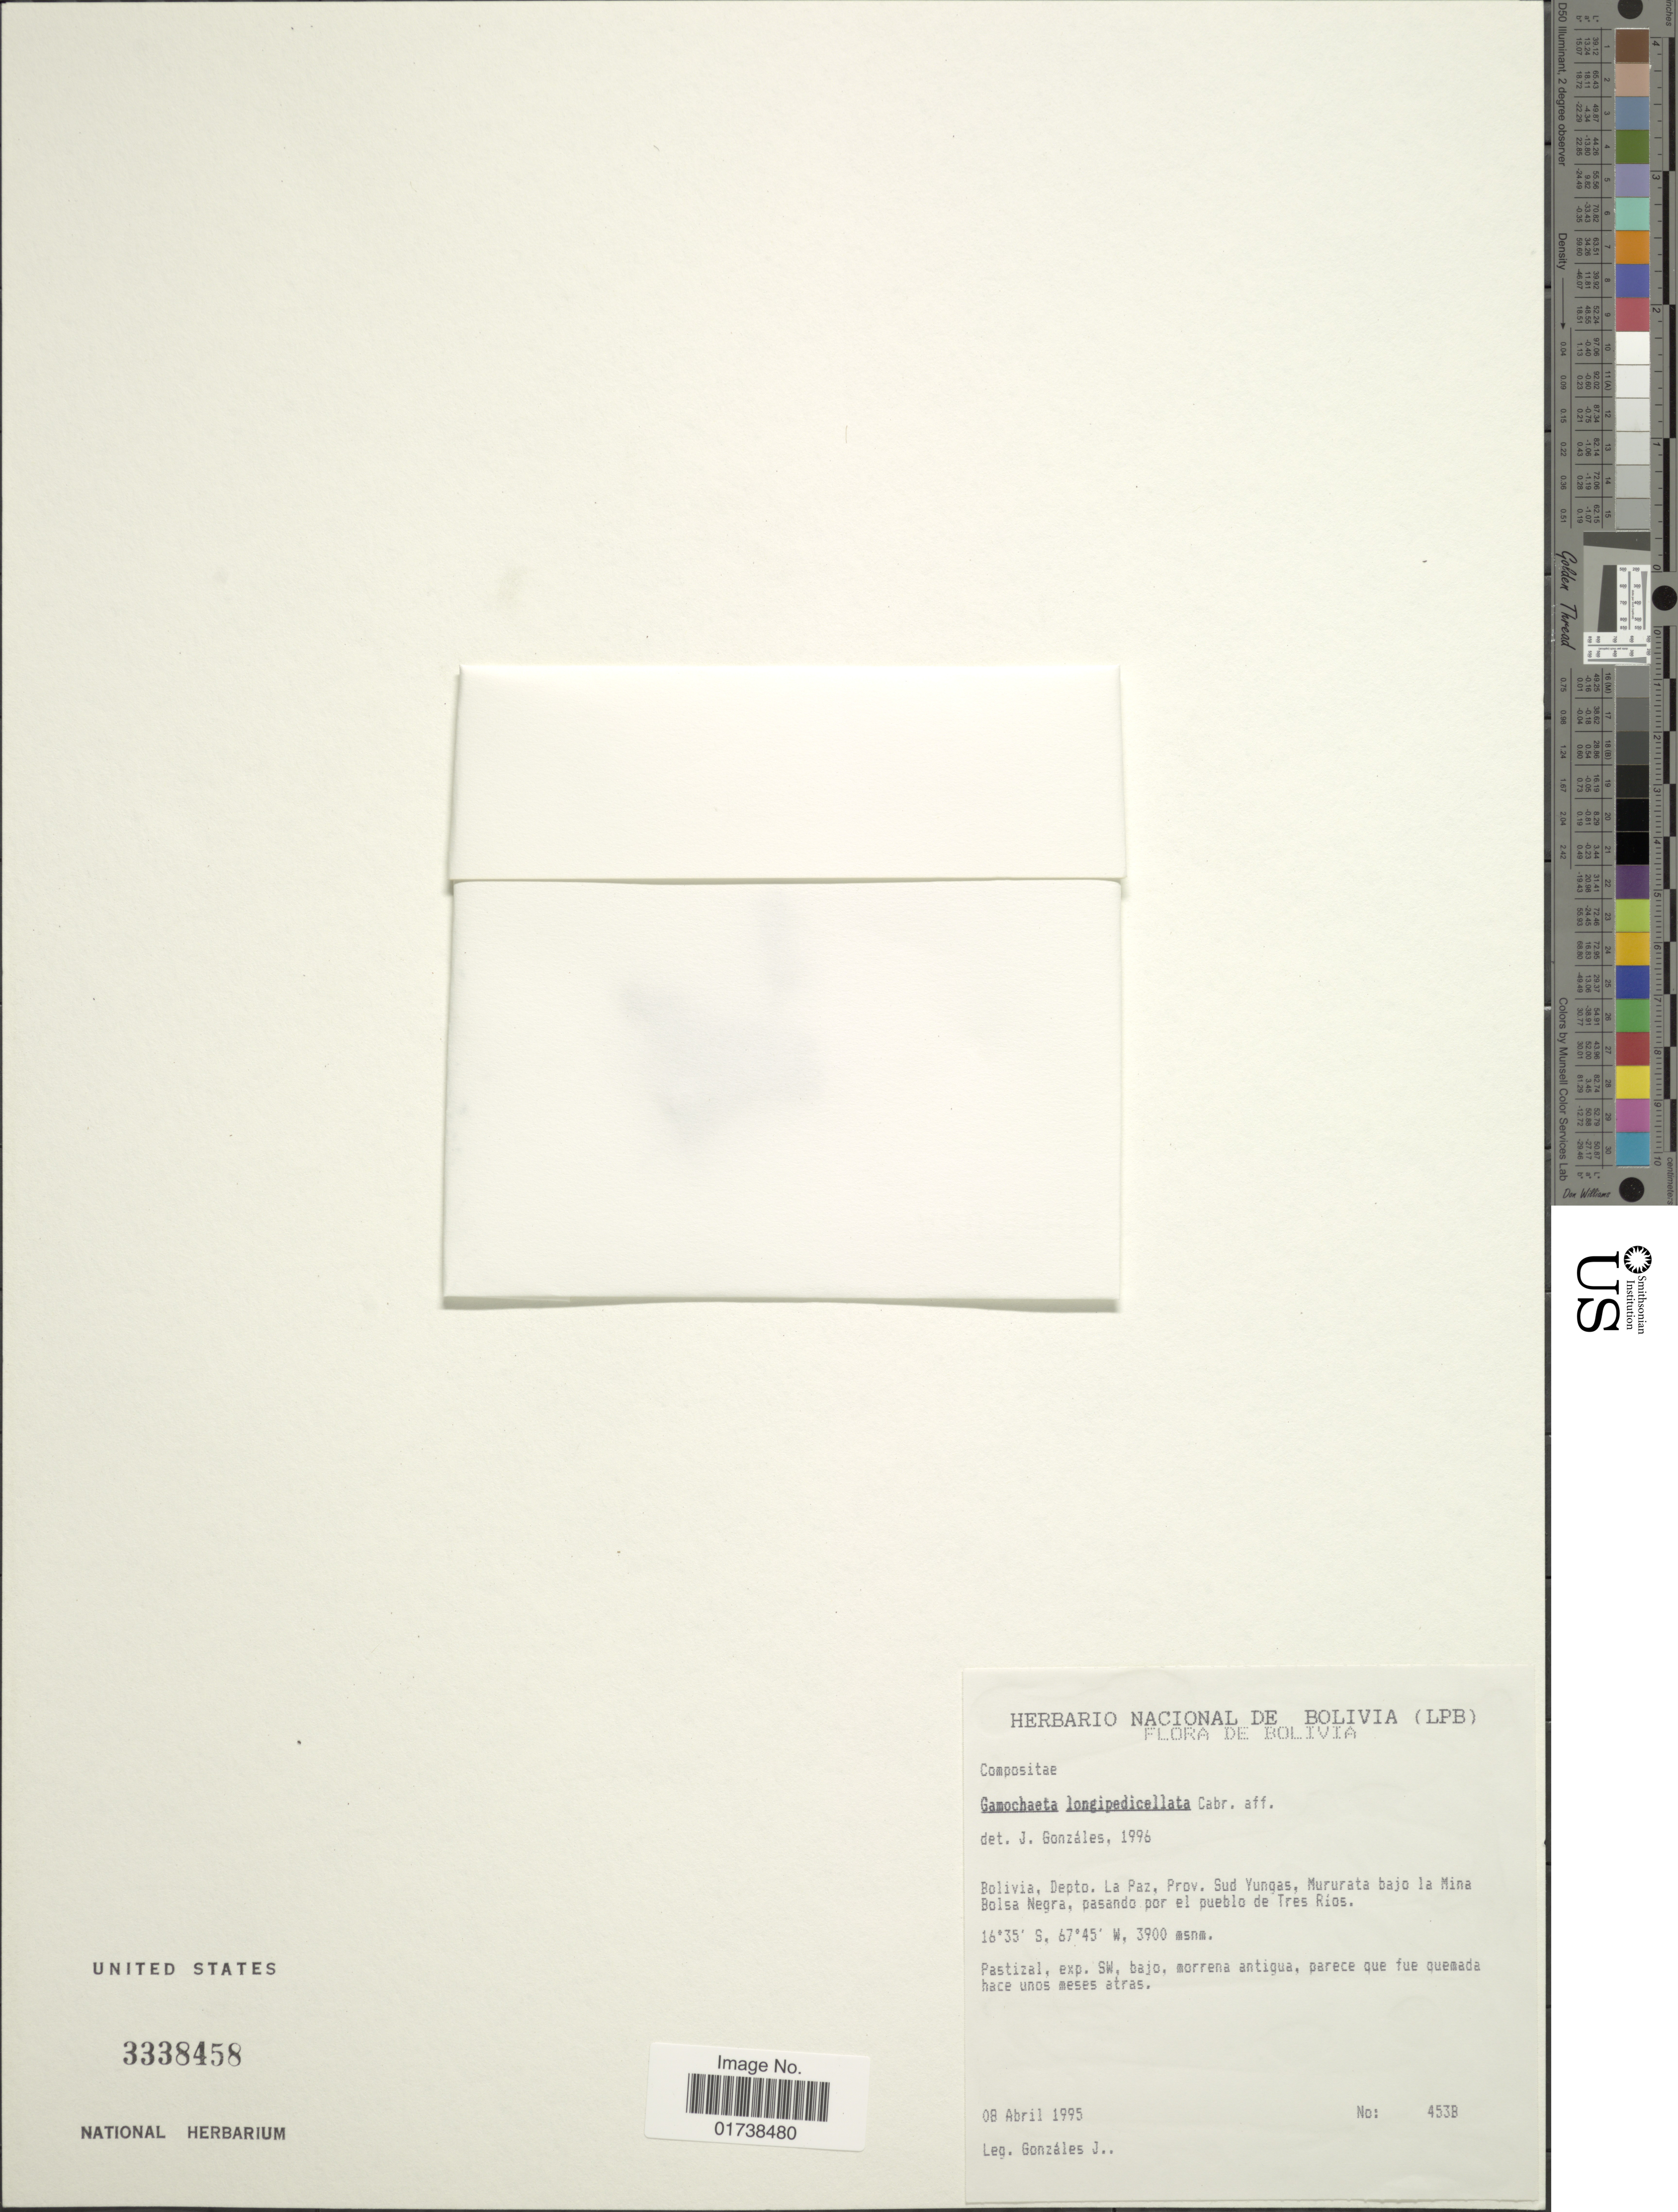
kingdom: Plantae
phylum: Tracheophyta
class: Magnoliopsida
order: Asterales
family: Asteraceae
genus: Gamochaeta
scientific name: Gamochaeta longipedicellata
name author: Cabrera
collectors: J. Gonzales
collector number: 453B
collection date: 1995-04-08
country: Bolivia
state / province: La Paz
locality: Prov. Sud Yungas, Mururata bajo la Mina Bolsa Negra, pasando por el pueblo de Tres Rios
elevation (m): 3900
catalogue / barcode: US 3338458